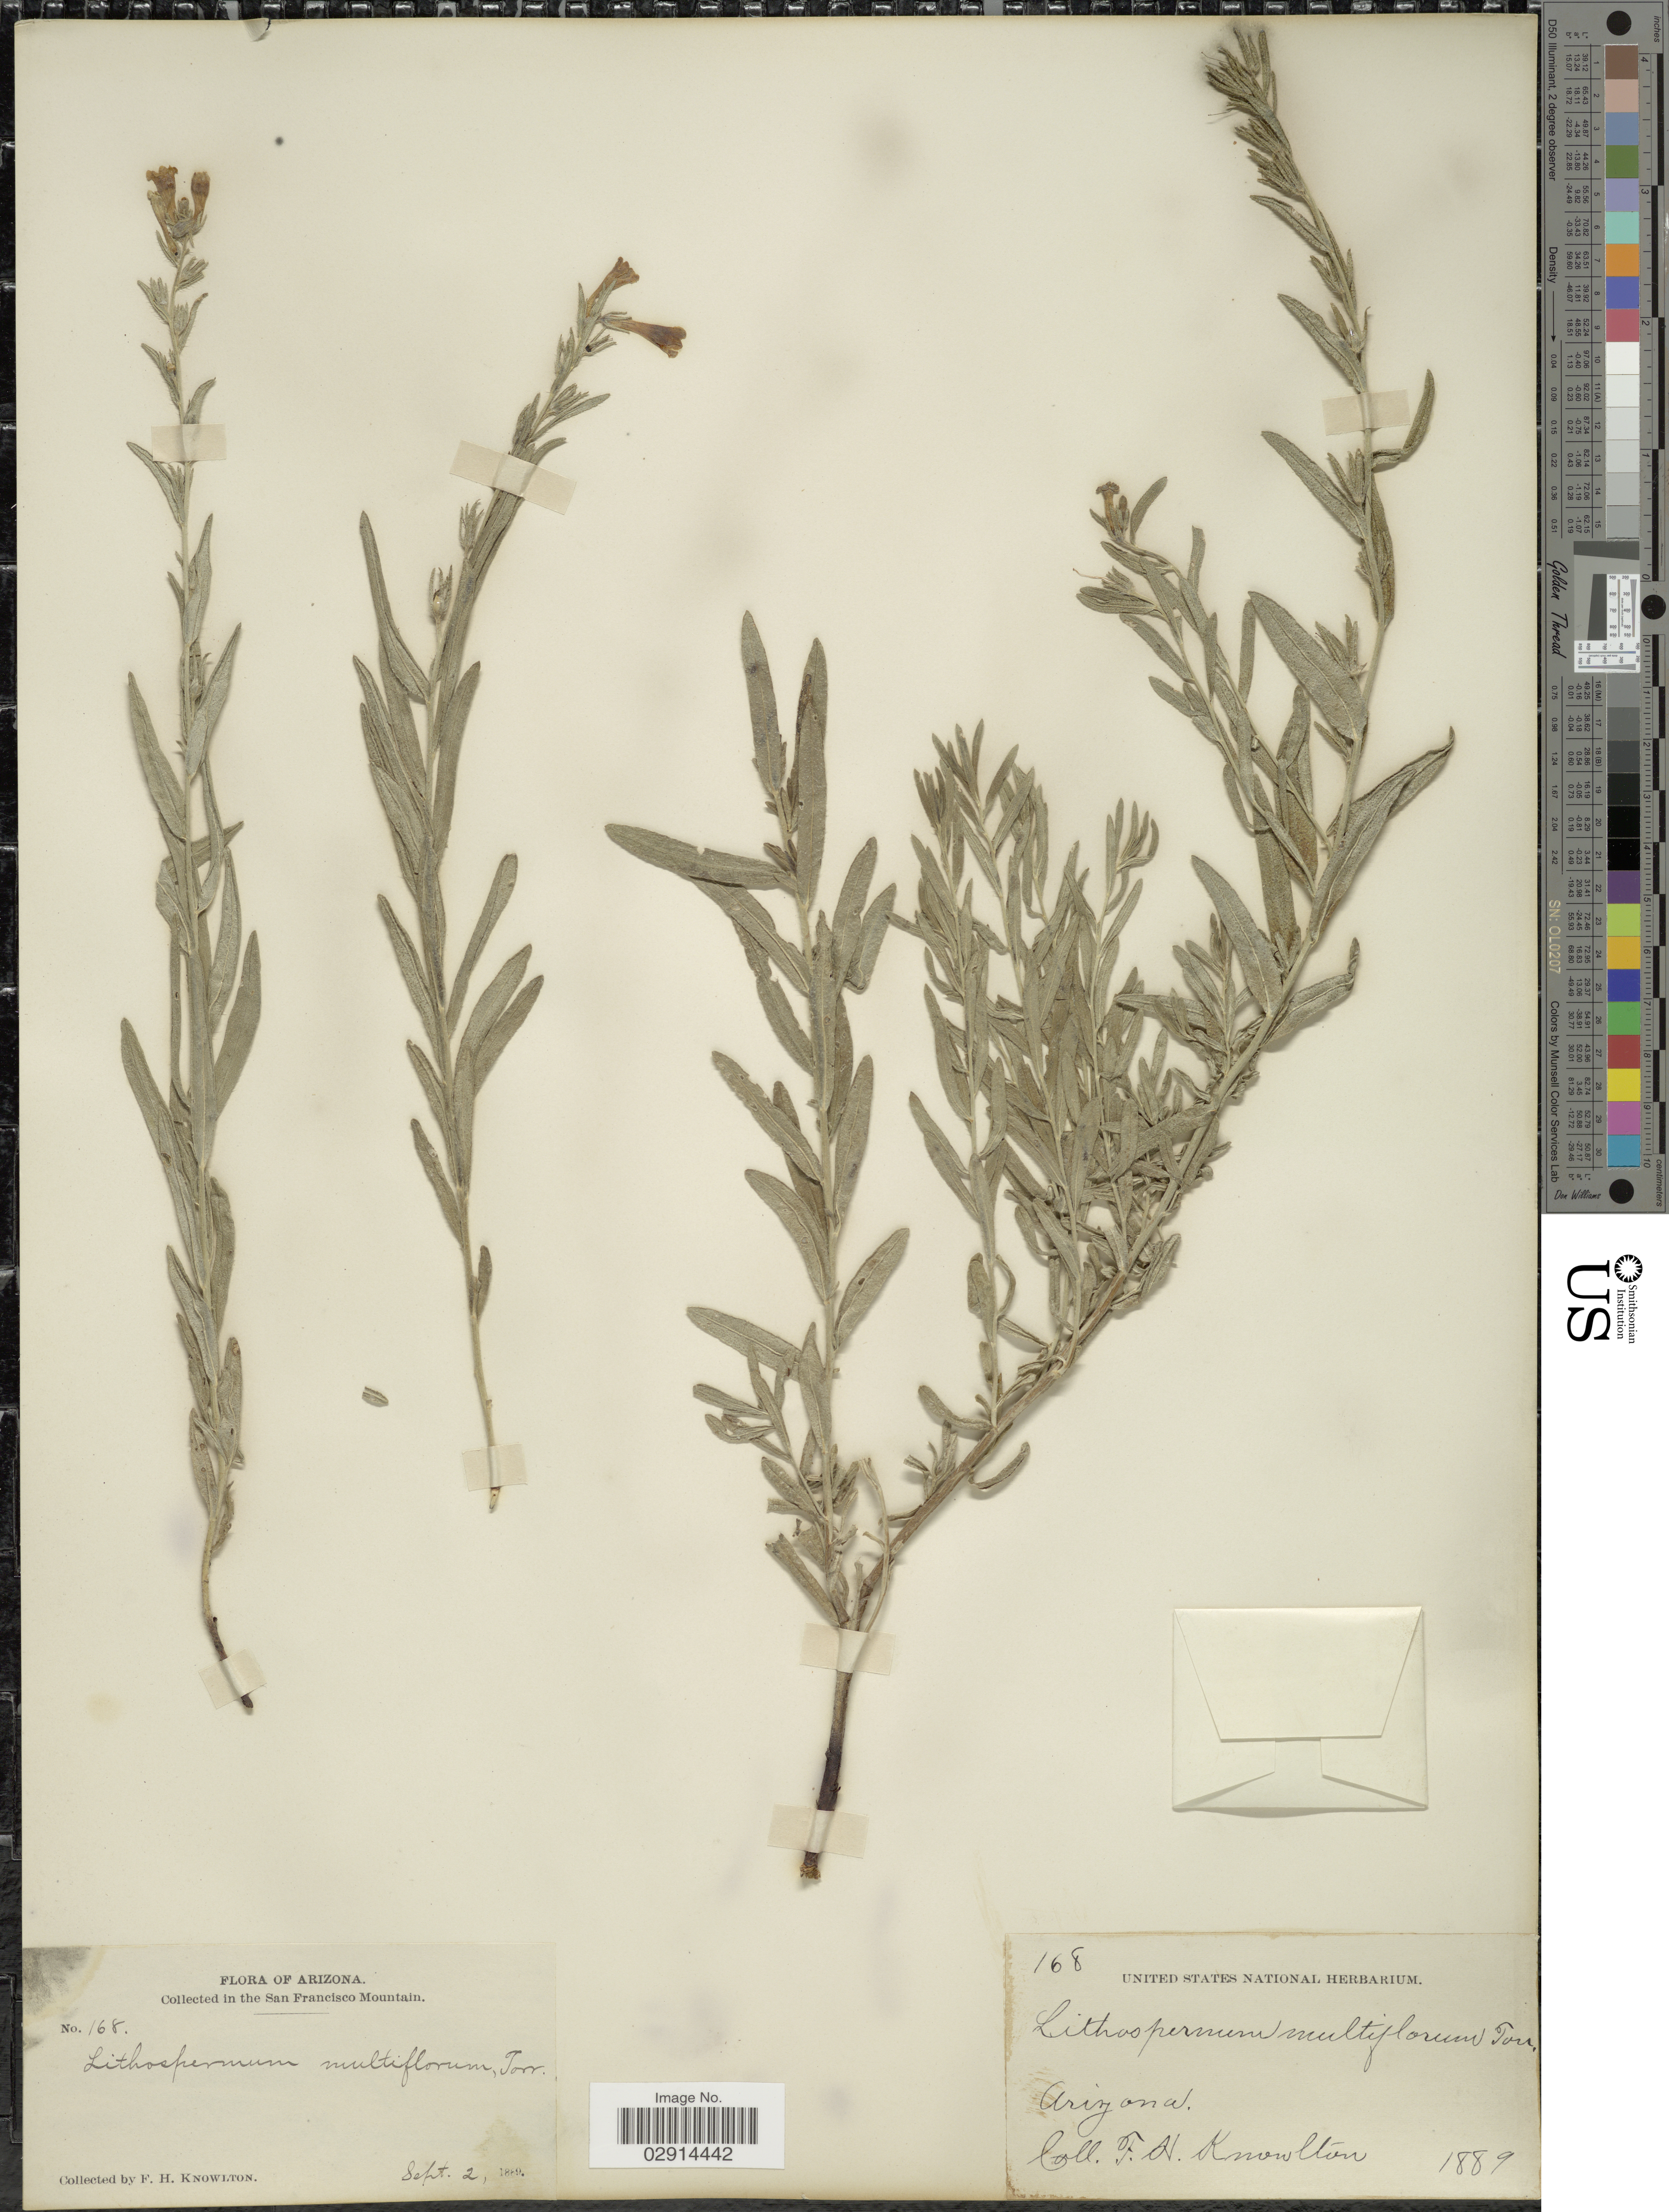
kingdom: Plantae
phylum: Tracheophyta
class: Magnoliopsida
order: Boraginales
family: Boraginaceae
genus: Lithospermum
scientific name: Lithospermum multiflorum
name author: Torr. ex A. Gray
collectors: F. H. Knowlton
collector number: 168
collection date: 1889-09-02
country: United States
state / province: Arizona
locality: In the San Francisco Mountain.